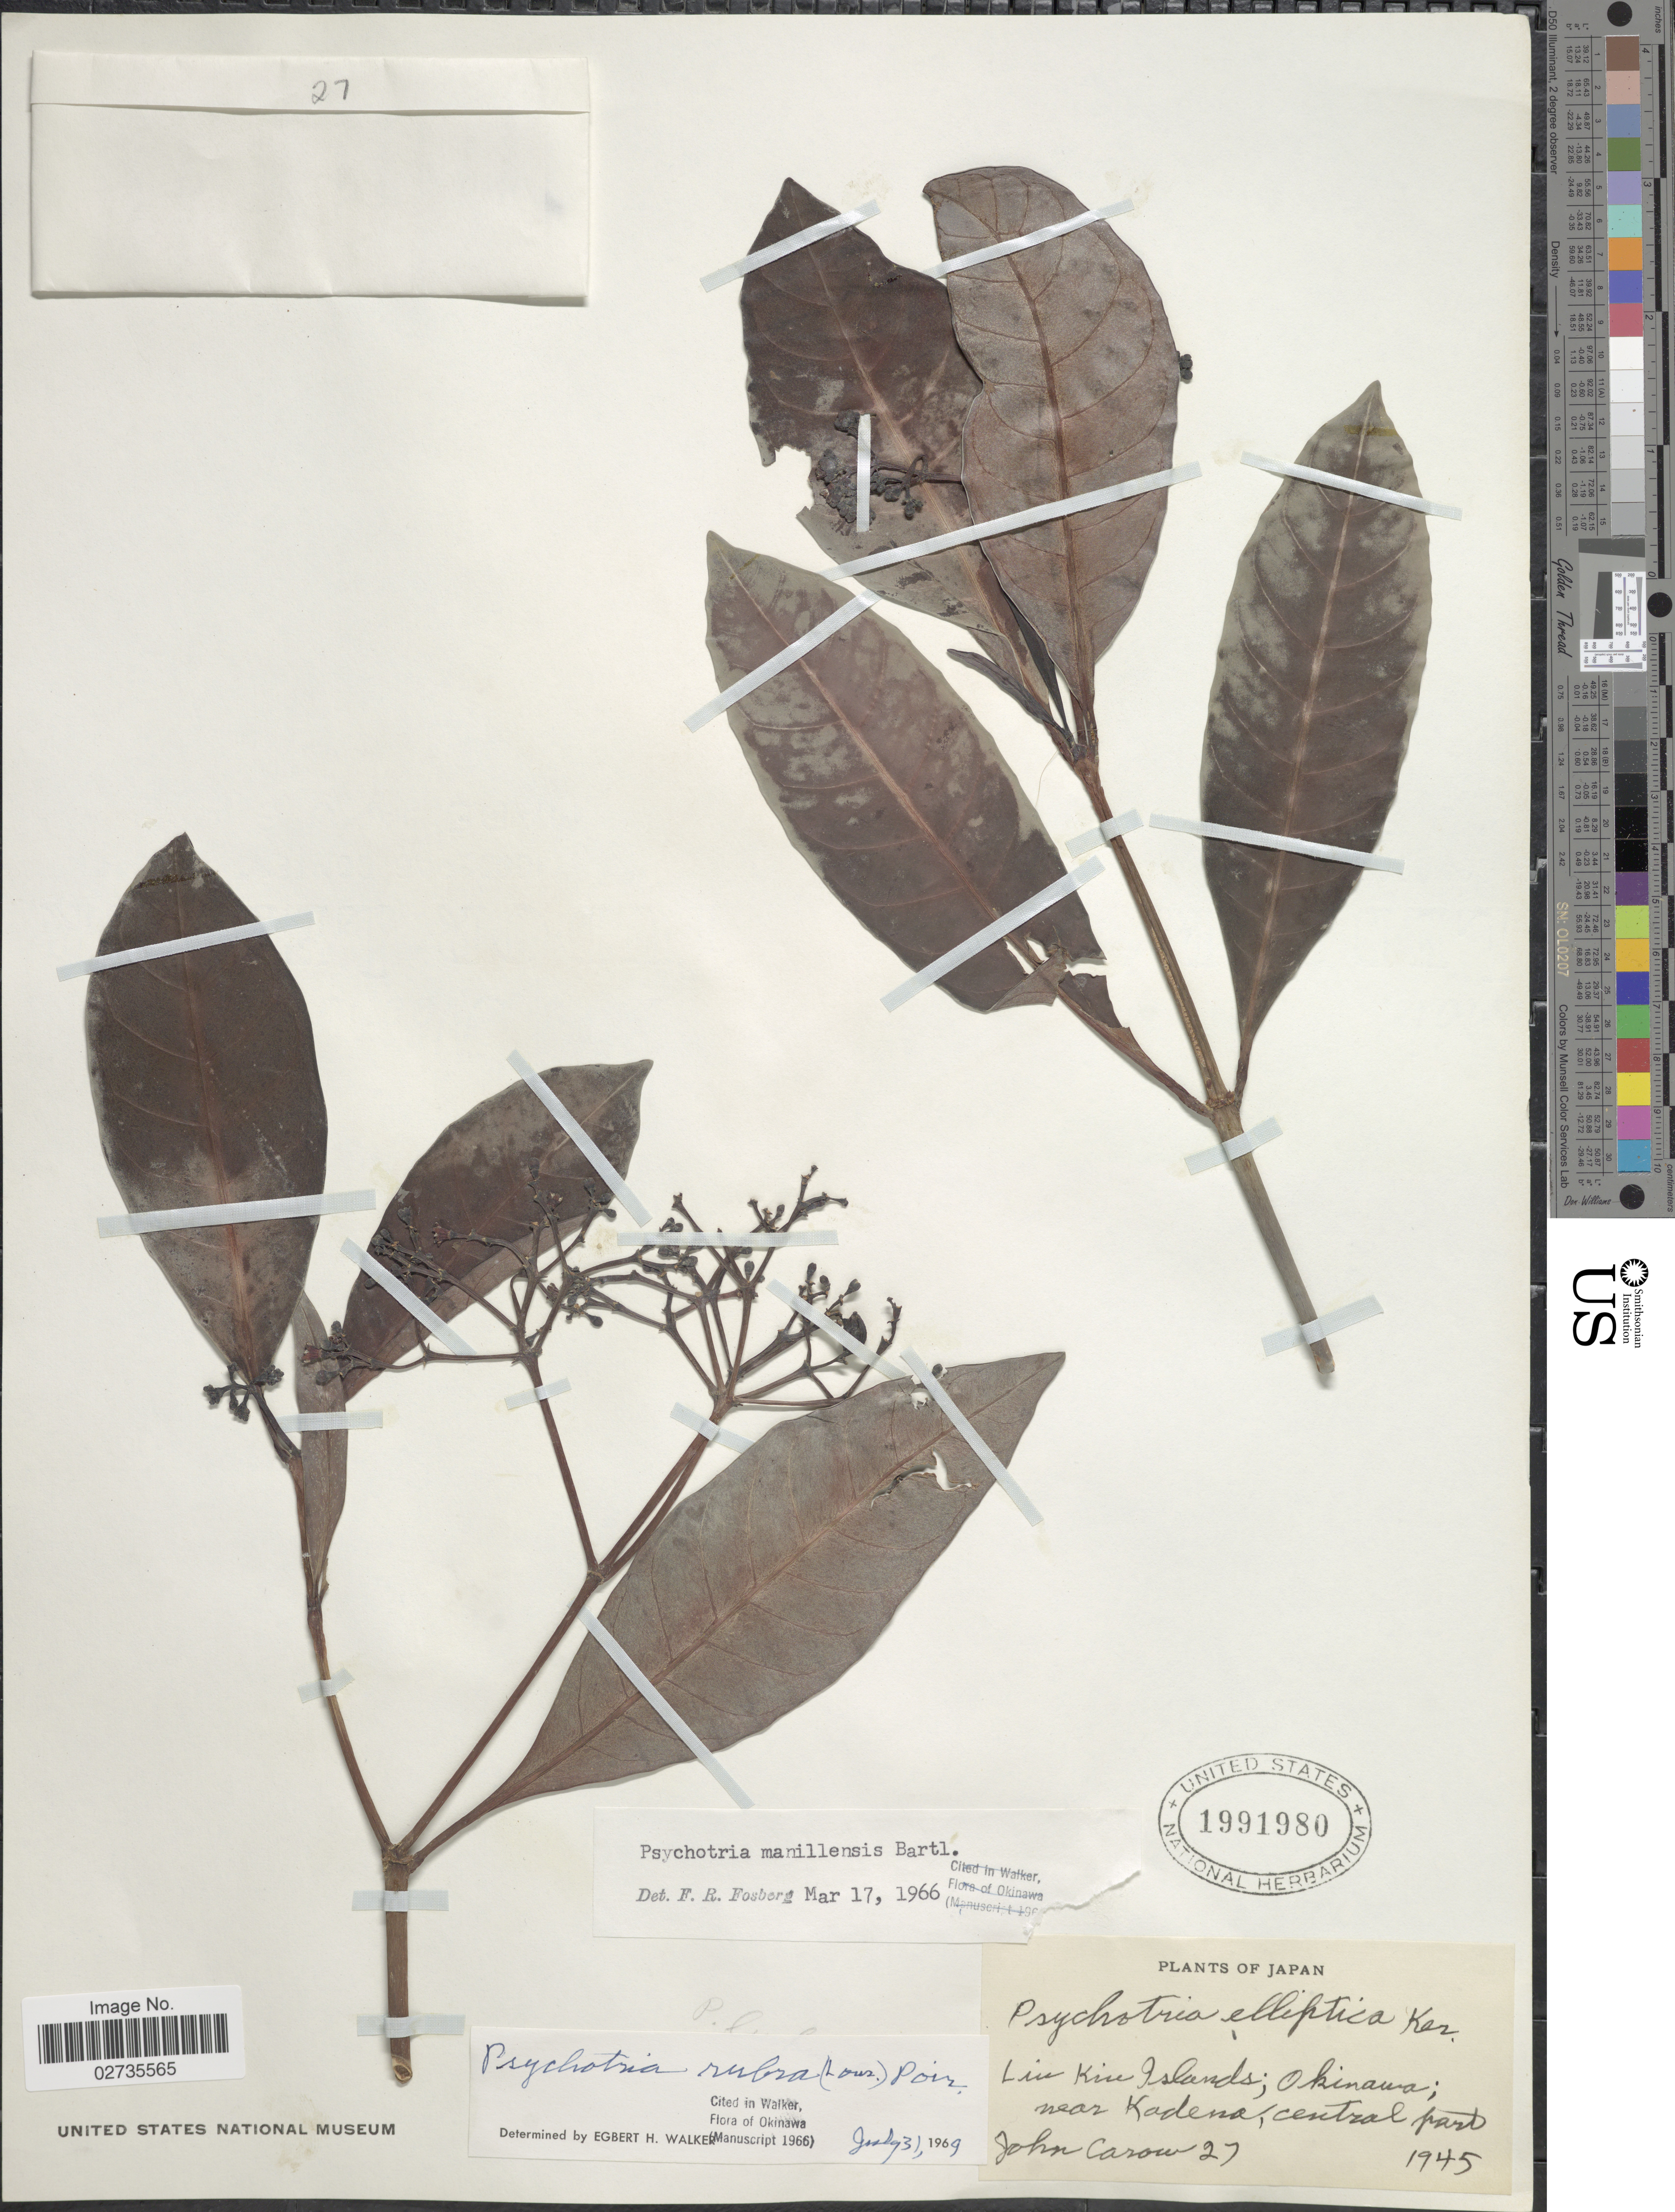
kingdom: Plantae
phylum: Tracheophyta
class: Magnoliopsida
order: Gentianales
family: Rubiaceae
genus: Psychotria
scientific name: Psychotria rubra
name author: (Lour.) Poir.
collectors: J. Carow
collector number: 27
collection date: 1945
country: Japan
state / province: Okinawa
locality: Liu Kiu Islands; near Kadena, central part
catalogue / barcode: US 1991980